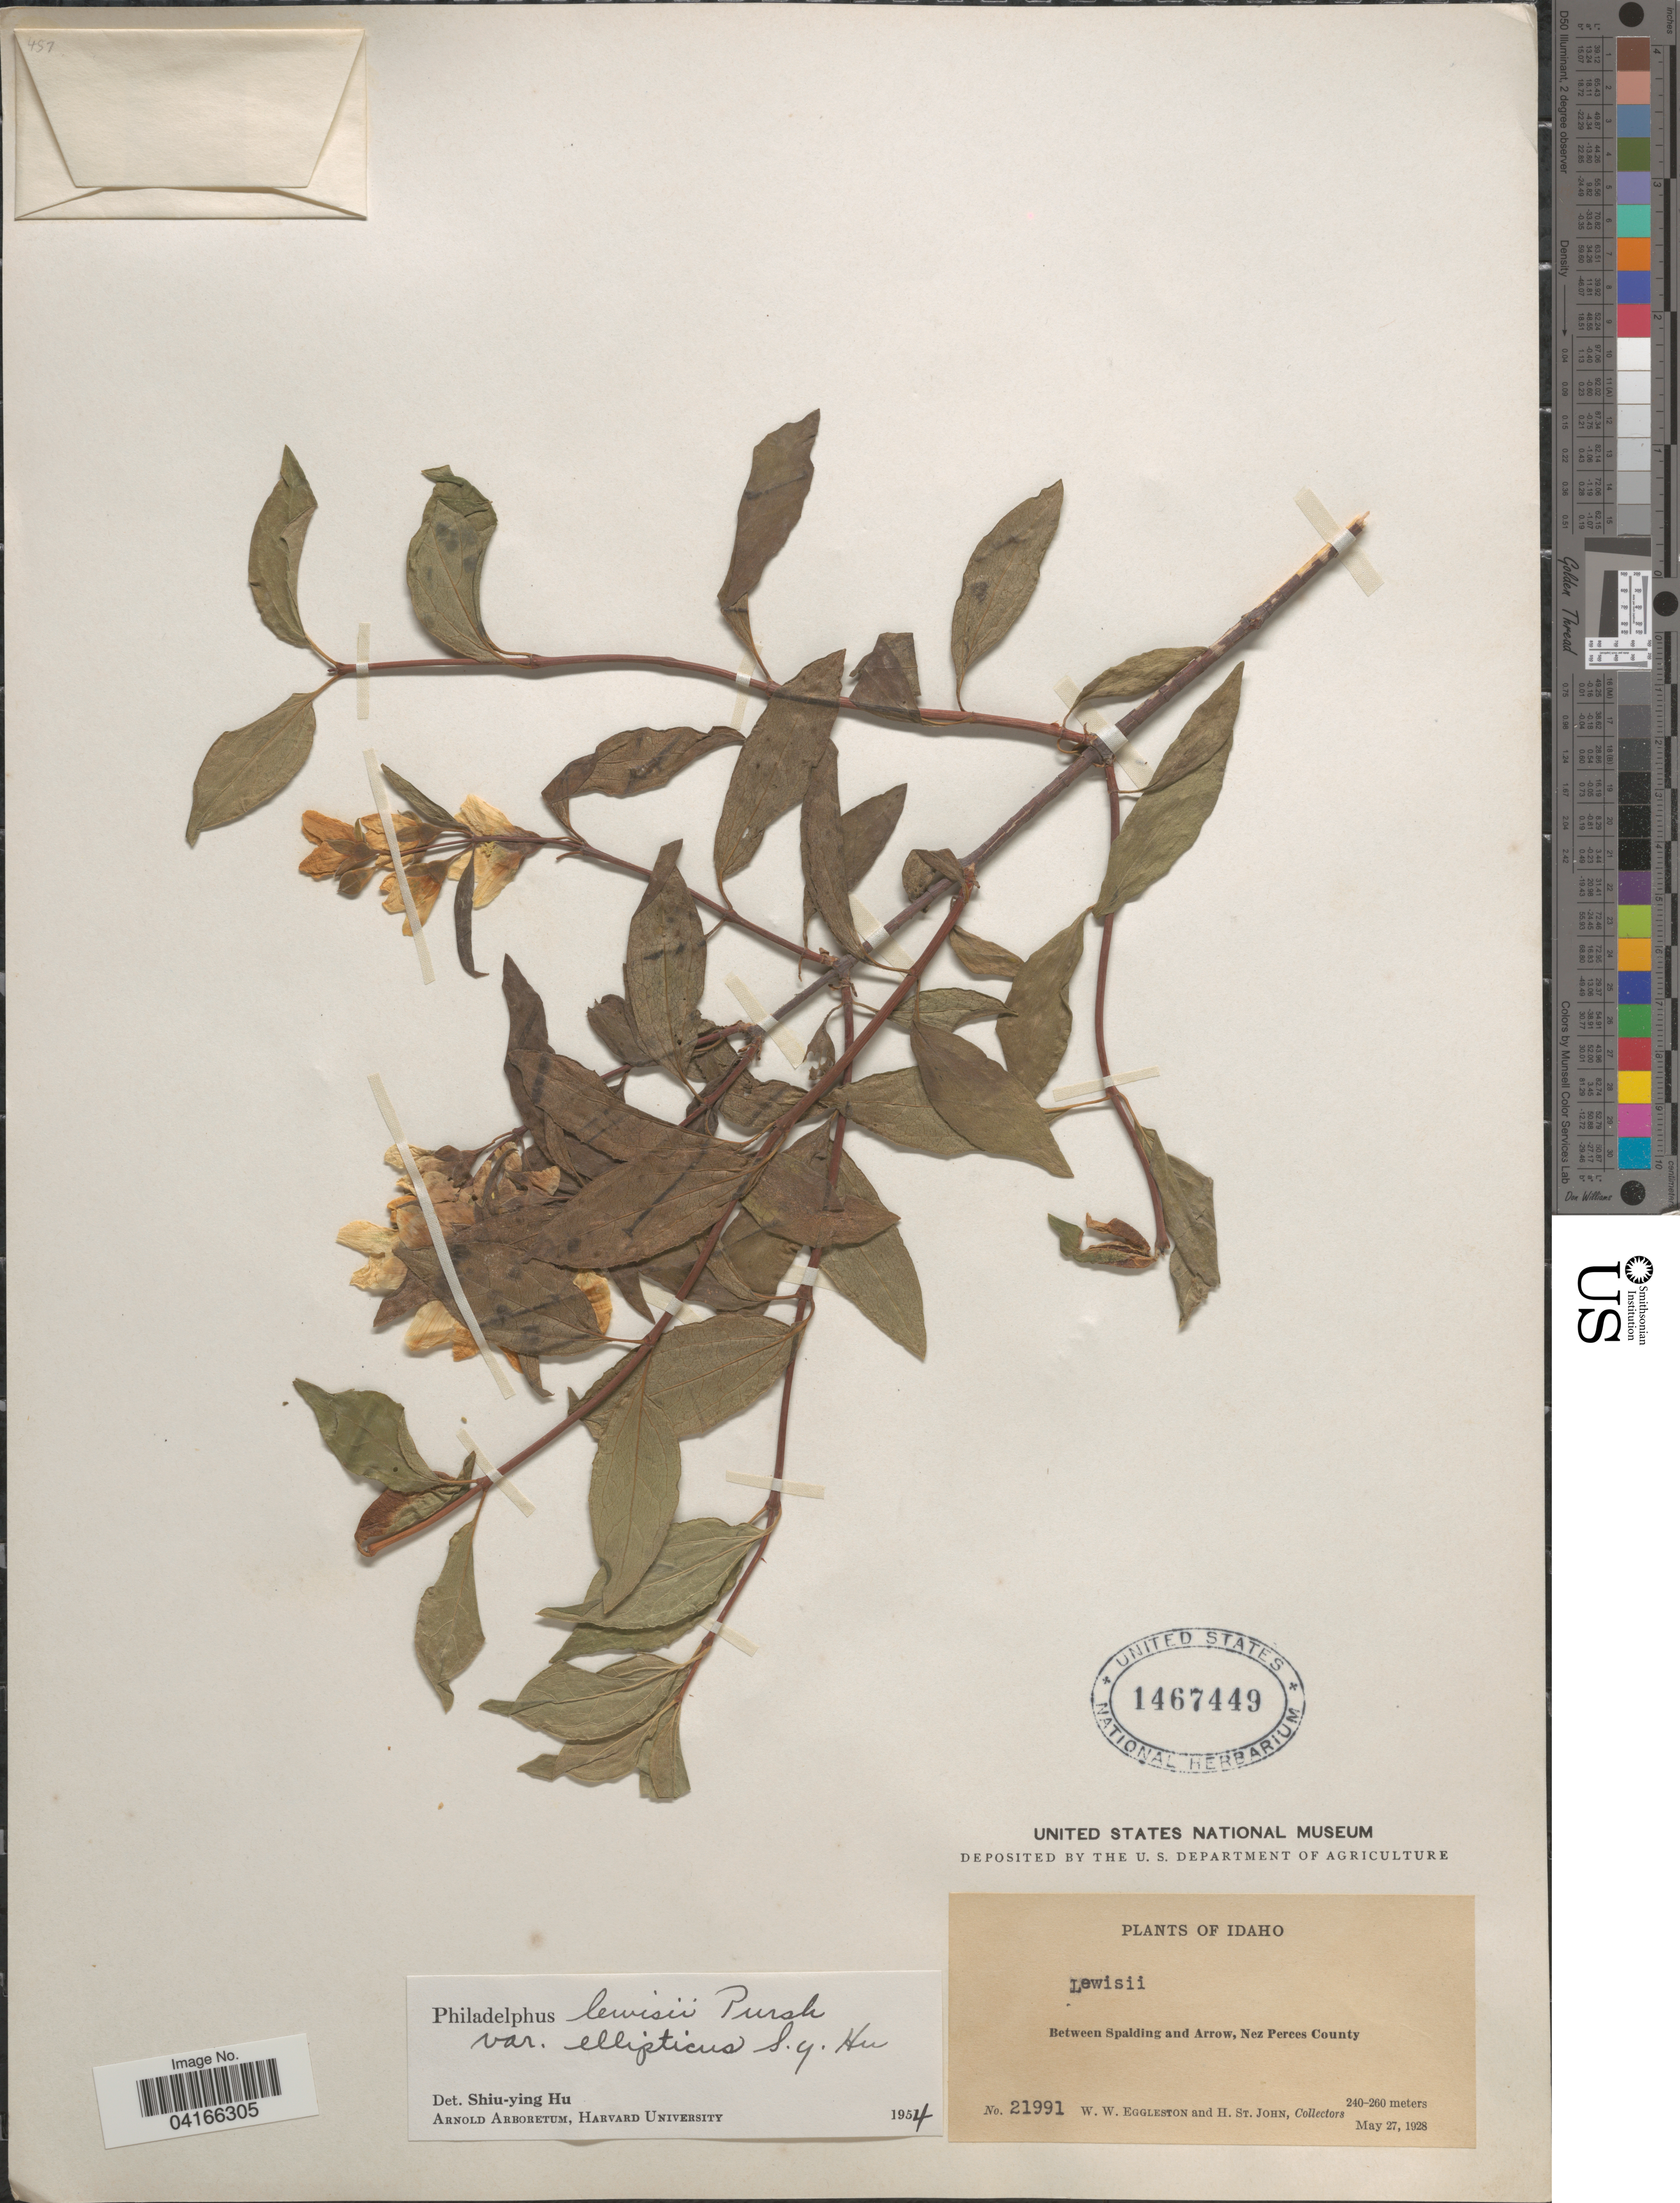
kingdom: Plantae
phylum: Tracheophyta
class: Magnoliopsida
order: Cornales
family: Hydrangeaceae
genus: Philadelphus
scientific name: Philadelphus lewisii var. ellipticus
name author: S.Y. Hu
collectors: W. W. Eggleston & H. St. John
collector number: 21991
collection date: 1928-05-27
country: United States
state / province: Idaho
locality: Between Spalding and Arrow, Nez Perces County.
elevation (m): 240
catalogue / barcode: US 1467449